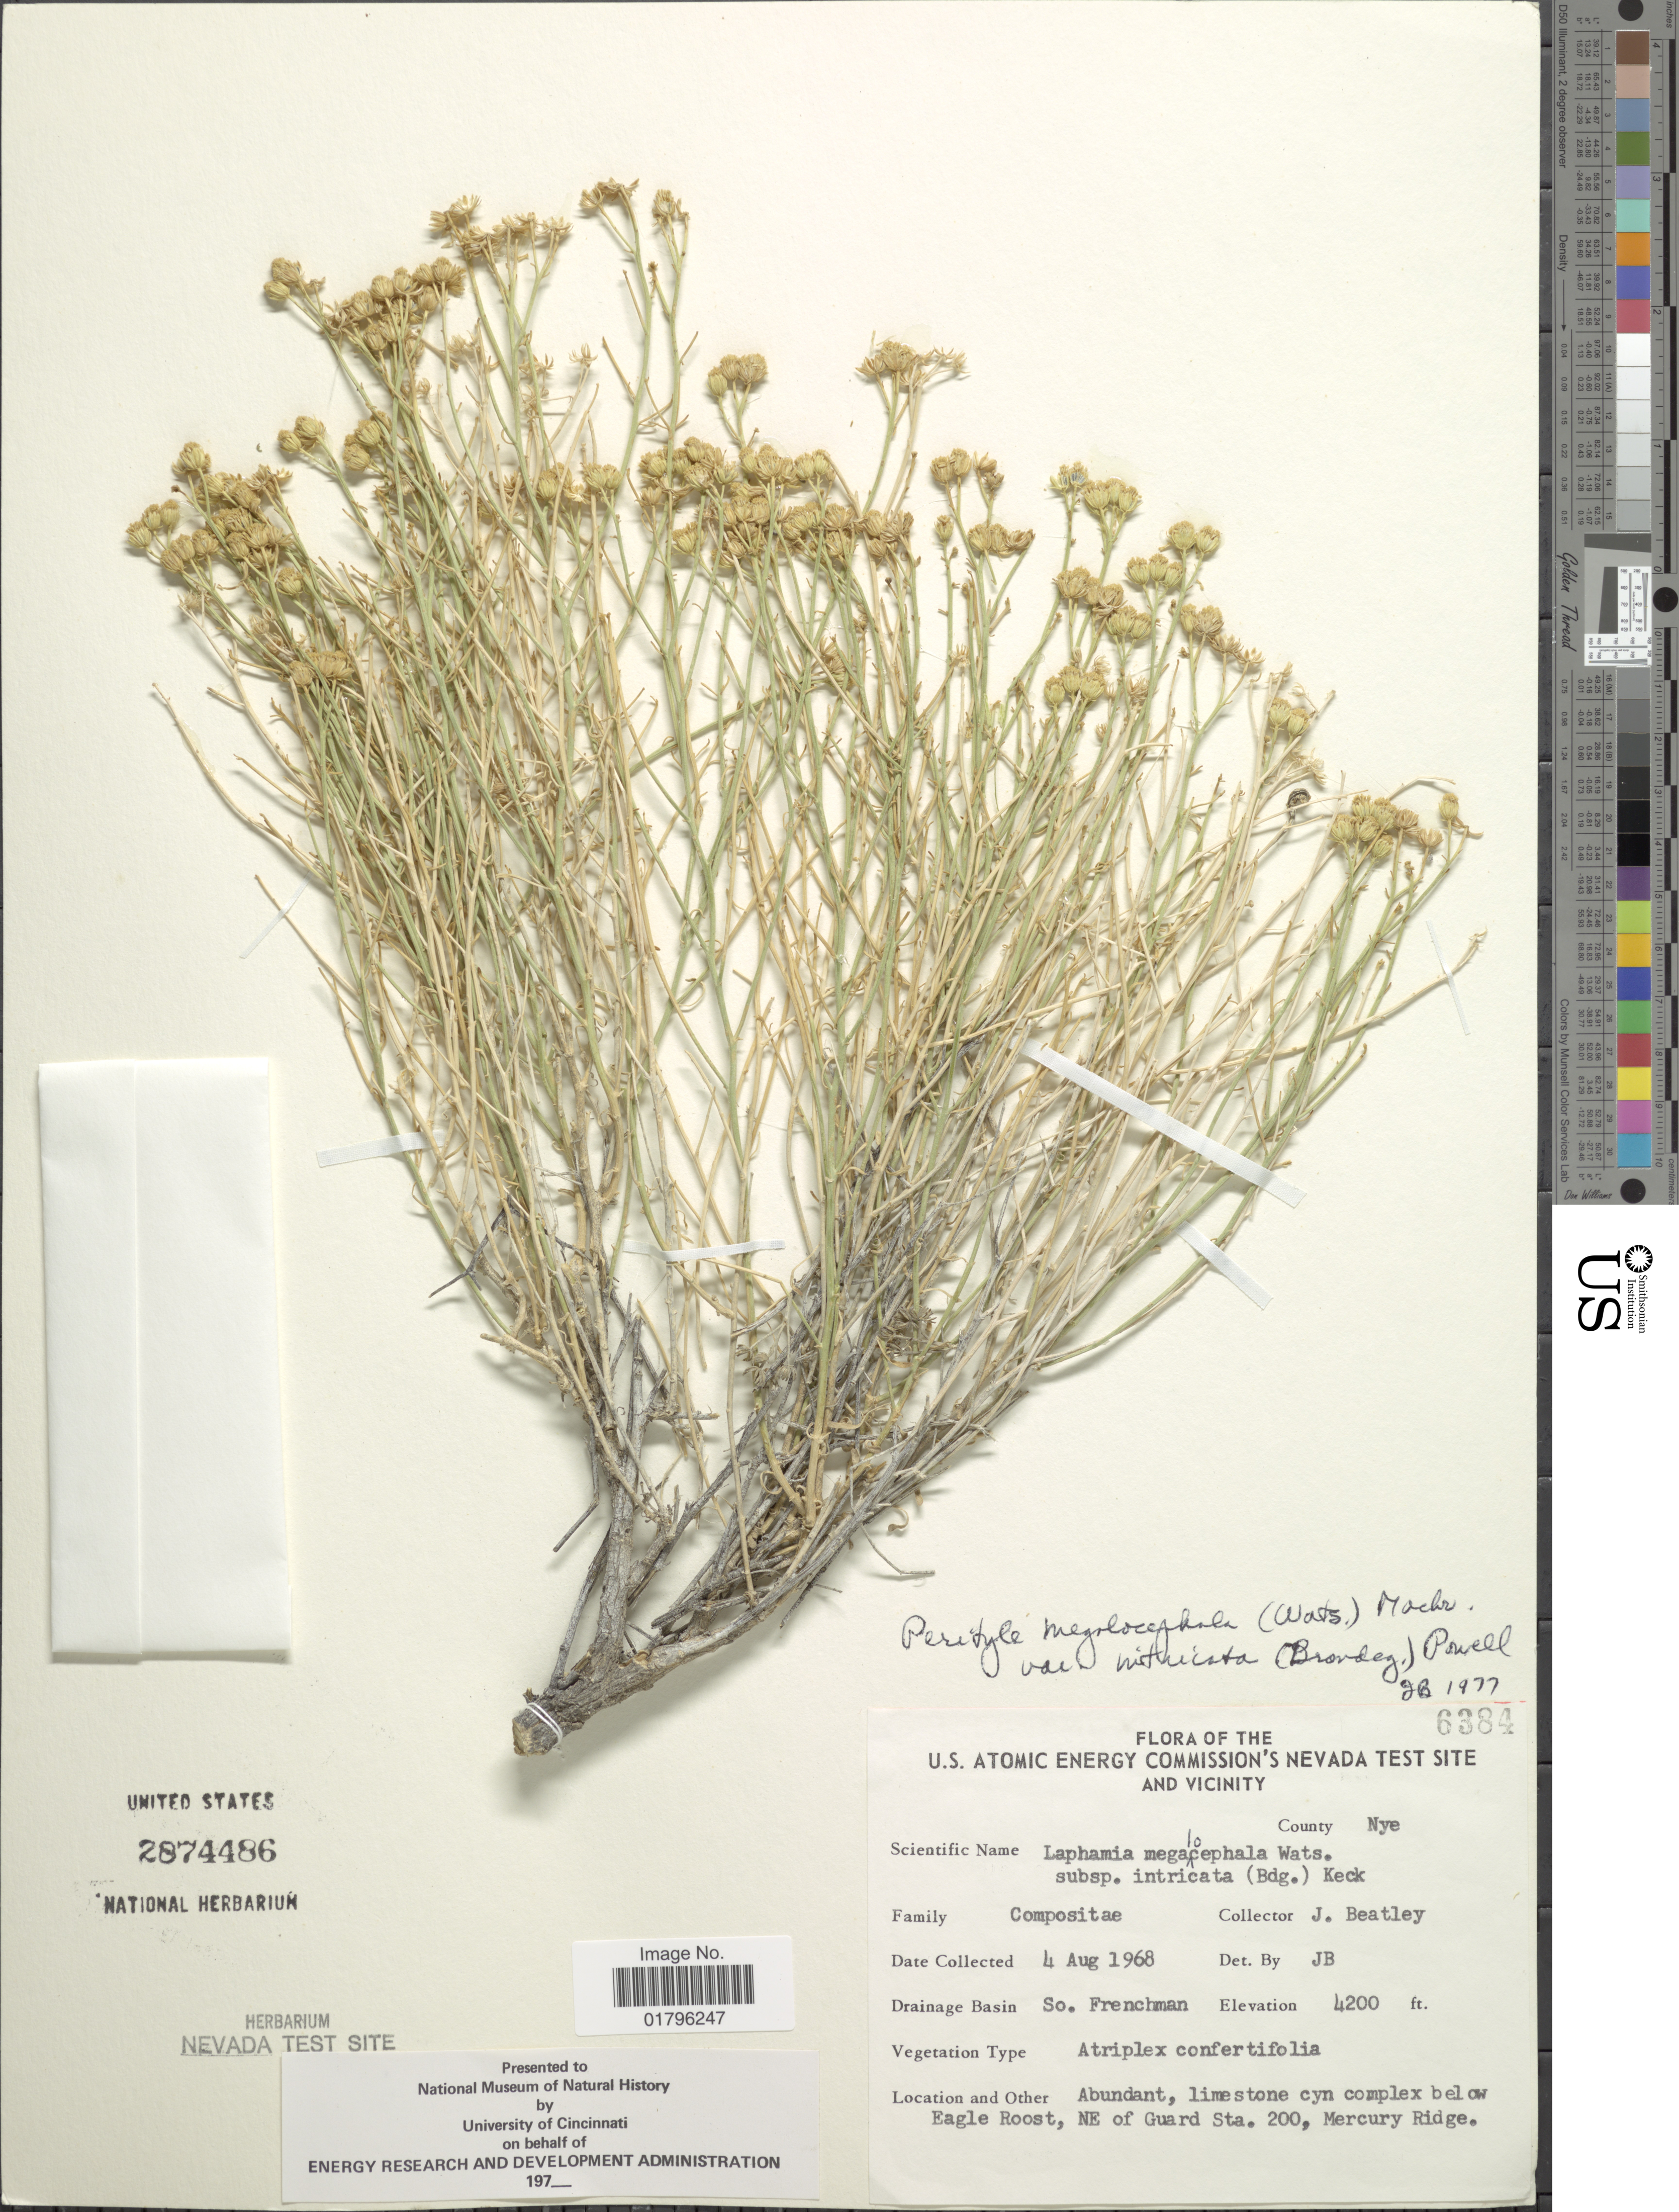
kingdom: Plantae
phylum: Tracheophyta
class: Magnoliopsida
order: Asterales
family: Asteraceae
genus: Perityle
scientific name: Perityle megalocephala var. intricata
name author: (Brandegee) A.M. Powell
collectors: J. C. Beatley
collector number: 6384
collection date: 1968-08-04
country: United States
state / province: Nevada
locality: U. S. Atomic Energy Commission's Nevada Test Site and Vicinity, County Nye, So. Frenchman, below Eagle Roost, NE of Guard Sta. 200, Mercury Ridge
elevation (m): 1280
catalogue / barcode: US 2874486